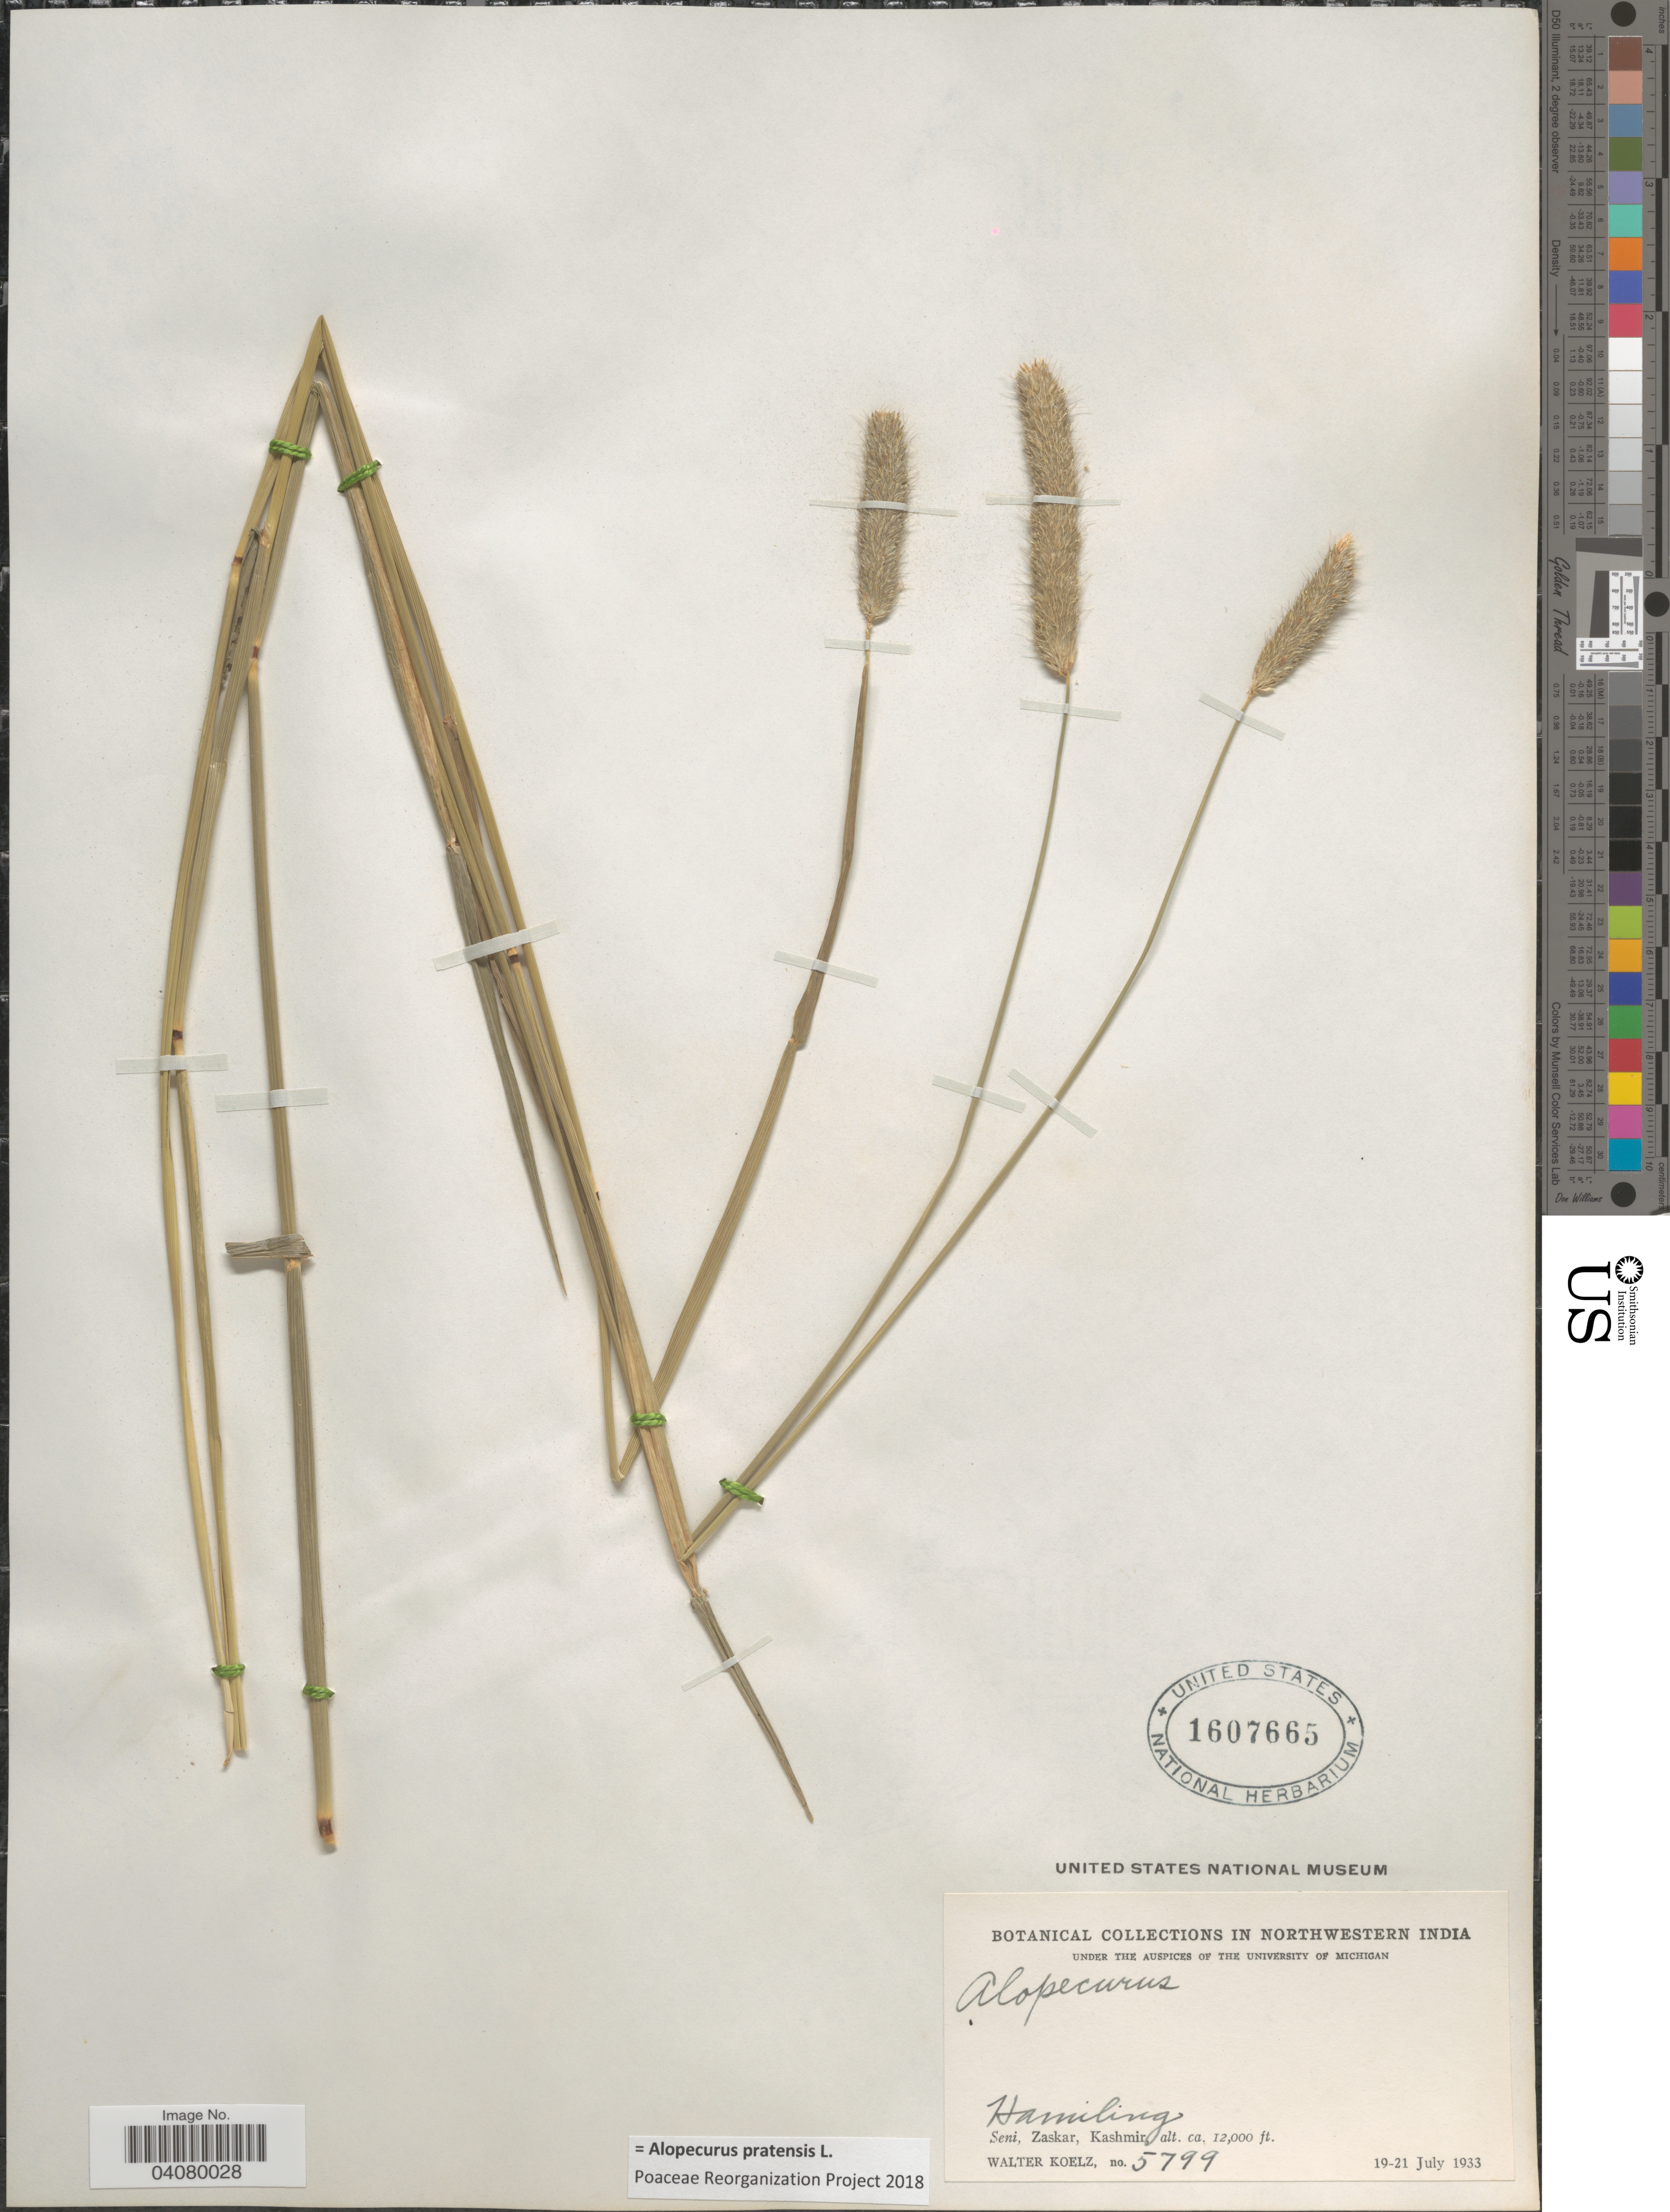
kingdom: Plantae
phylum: Tracheophyta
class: Liliopsida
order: Poales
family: Poaceae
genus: Alopecurus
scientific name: Alopecurus pratensis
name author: L.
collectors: W. N. Koelz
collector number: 5799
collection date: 1933-07-19/1933-07-21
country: India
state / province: Jammu and Kashmir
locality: Northwestern India. Hamiling. Seni, Zaskar, Kashmir.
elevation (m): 3658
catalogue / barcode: US 1607665